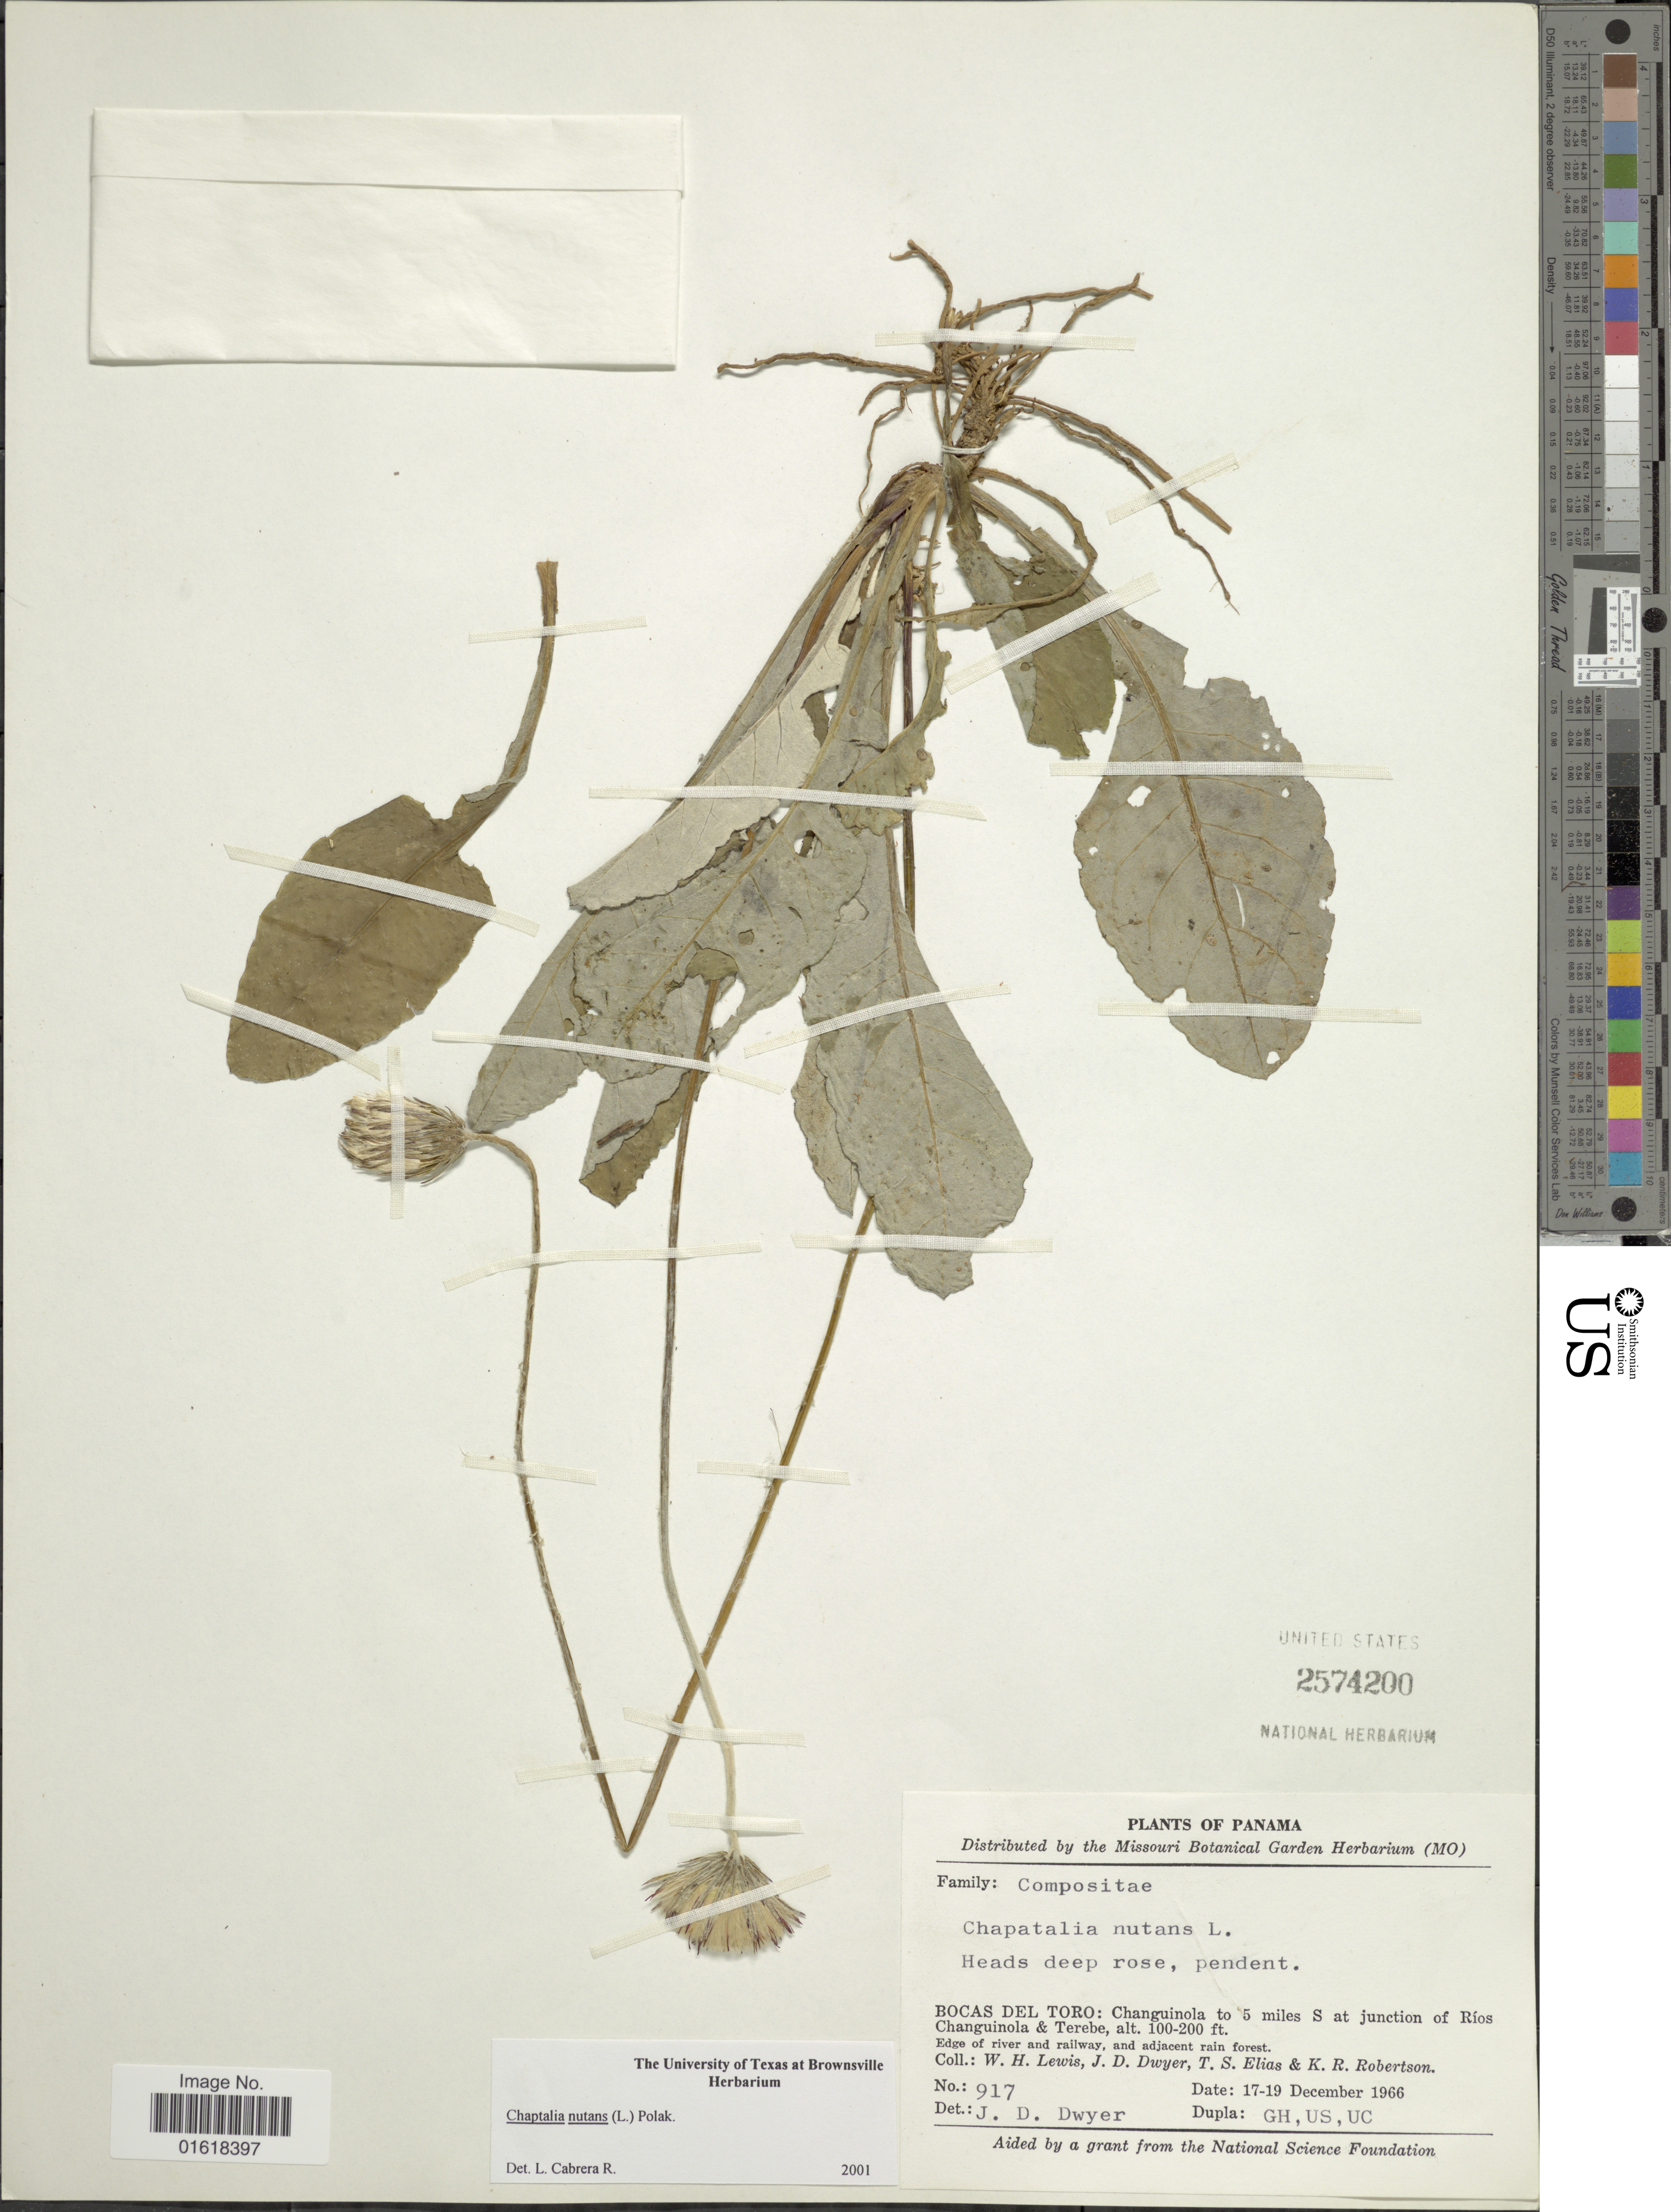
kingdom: Plantae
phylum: Tracheophyta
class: Magnoliopsida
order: Asterales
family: Asteraceae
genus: Chaptalia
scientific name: Chaptalia nutans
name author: (L.) Pol.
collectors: W. H. Lewis, J. D. Dwyer, T. S. Elias & K. Robertson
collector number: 917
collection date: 1966-12-17/1966-12-19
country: Panama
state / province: Bocas del Toro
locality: Changruinola to 5 miles S at junction of Ríos Changruinola & Terebe. Edge of river and railway, and adjacent rain forest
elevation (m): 30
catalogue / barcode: US 2574200